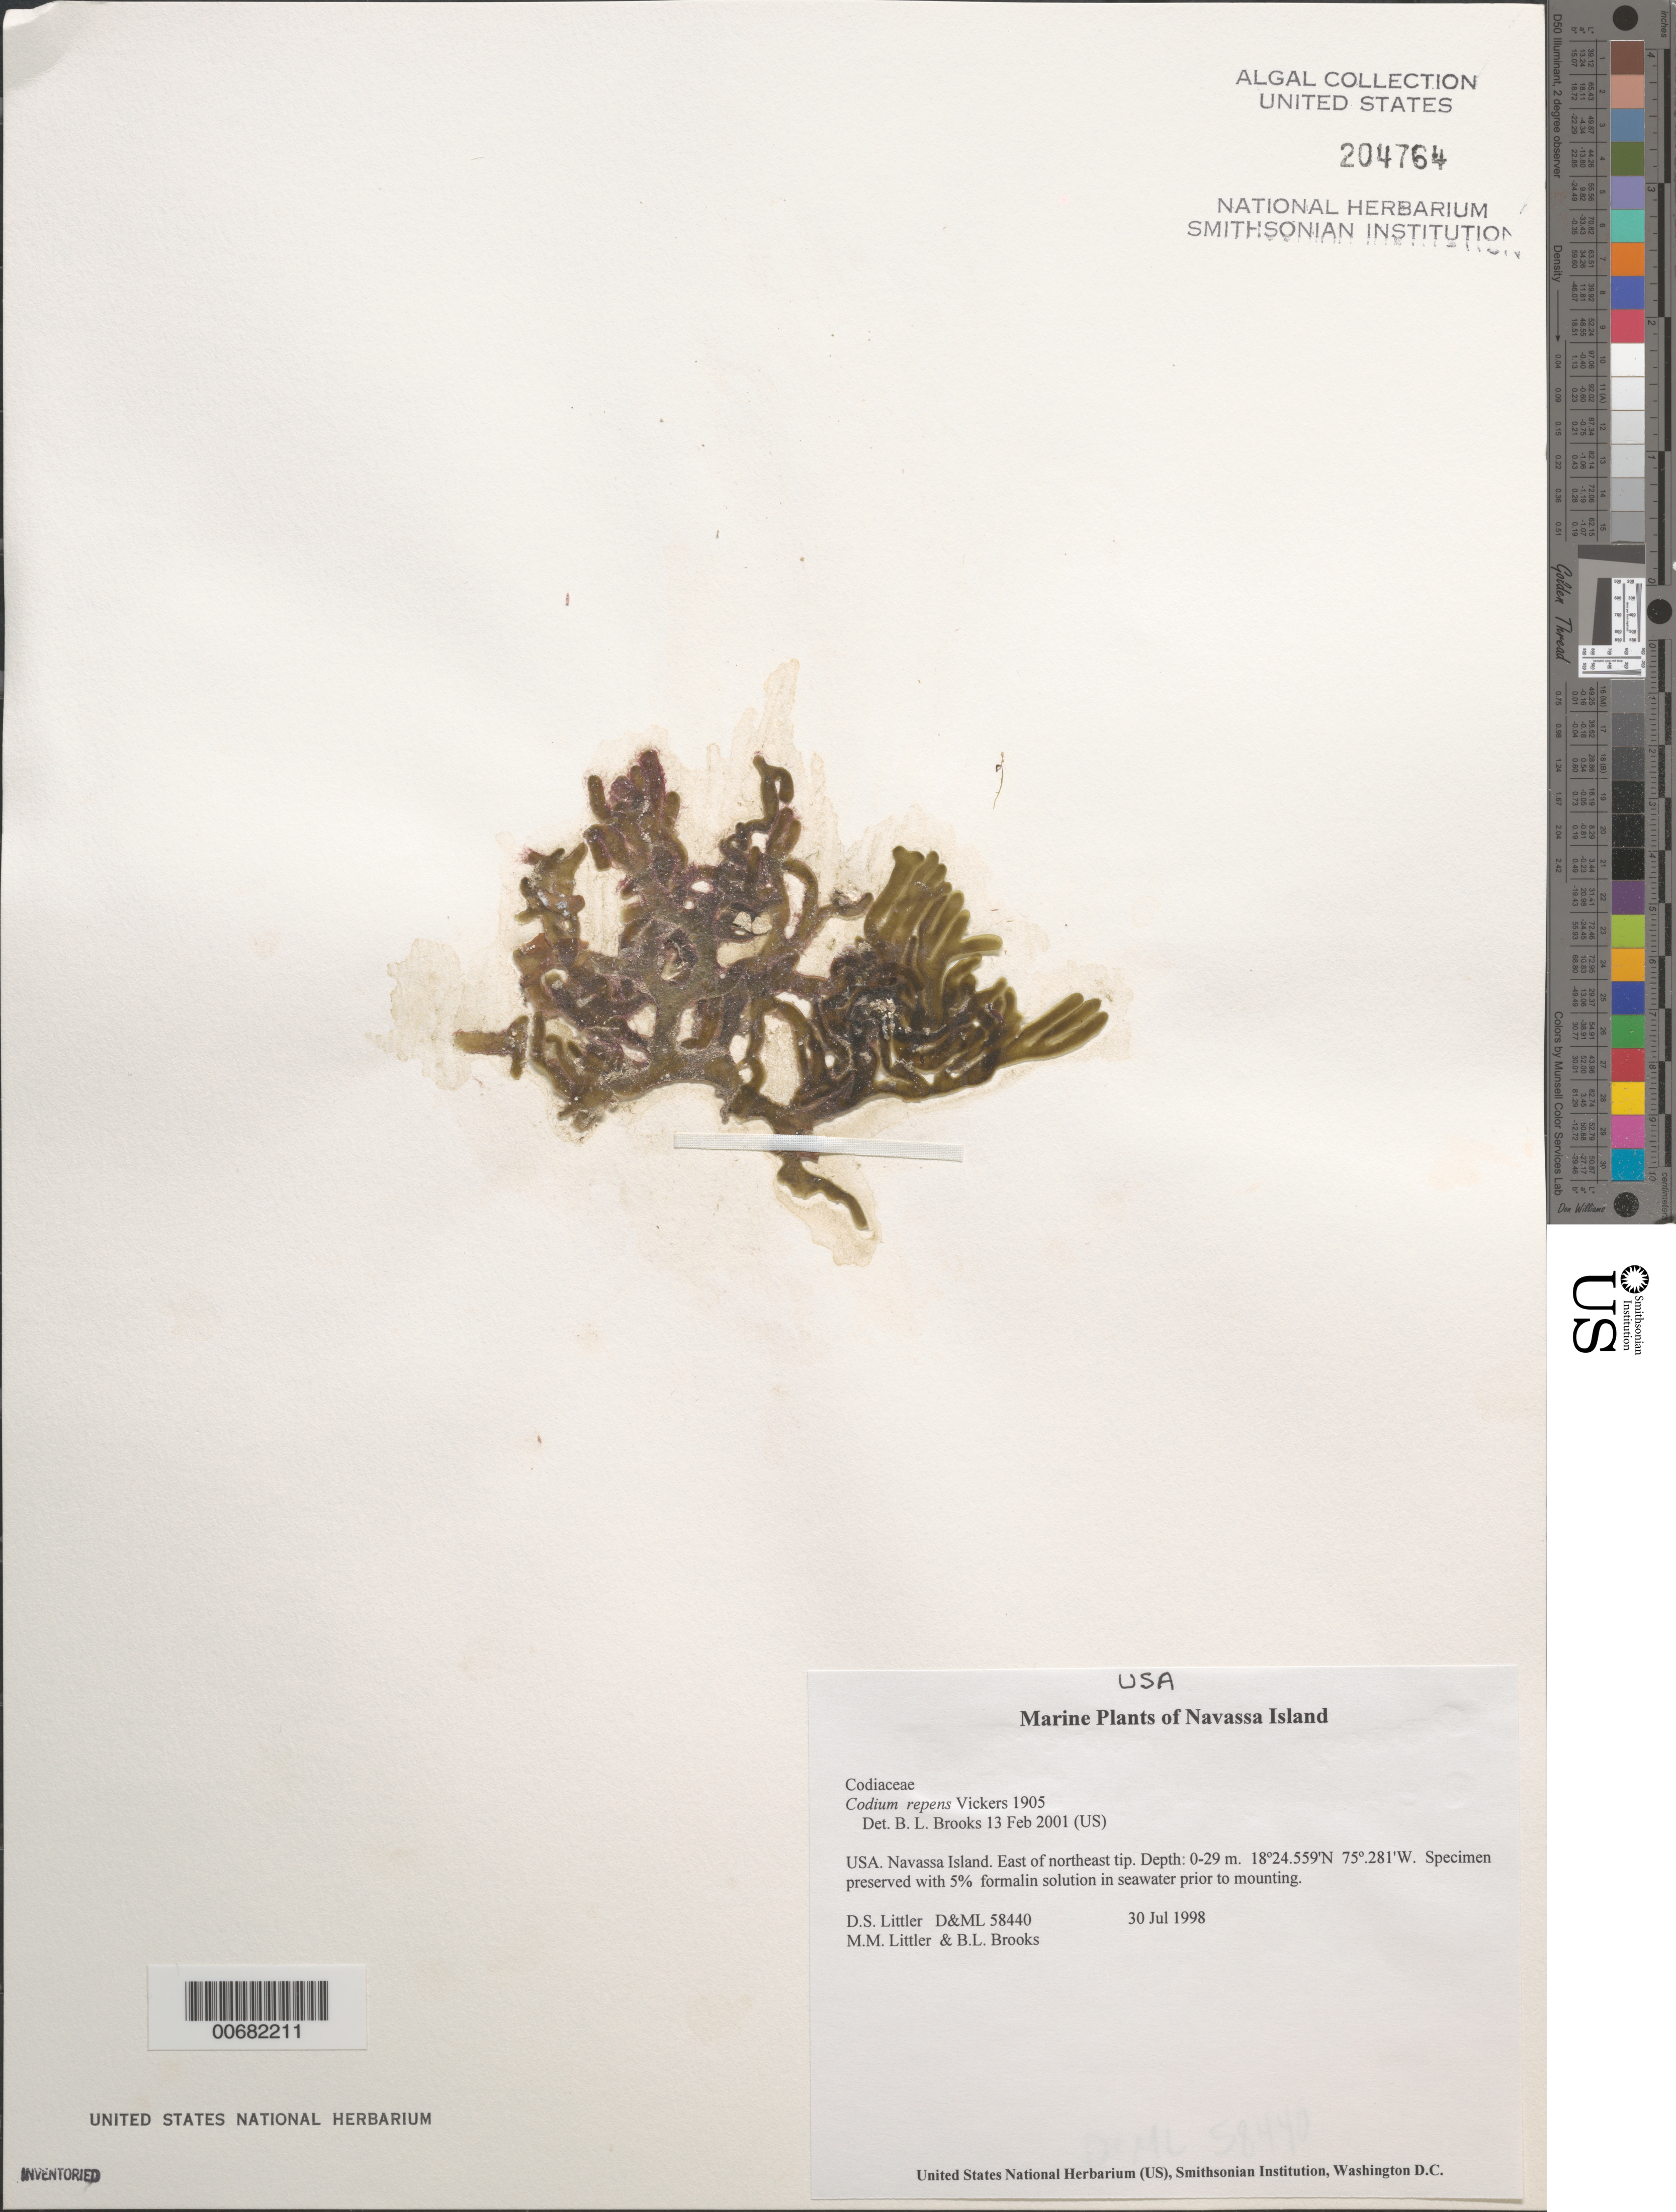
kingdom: Plantae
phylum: Chlorophyta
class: Ulvophyceae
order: Bryopsidales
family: Codiaceae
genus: Codium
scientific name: Codium repens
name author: P. Crouan & H. Crouan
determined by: Brooks, B. L., (BOT), Smithsonian Institution - National Museum of Natural History (UNITED STATES)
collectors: D. S. Littler, M. M. Littler & B. Brooks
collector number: D&ML 58440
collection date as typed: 30 Jul 1998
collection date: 1998-07-30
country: Navassa Island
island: Navassa Island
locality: East of northeast tip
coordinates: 18 24.559' N, 75 .281' W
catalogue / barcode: US 204764